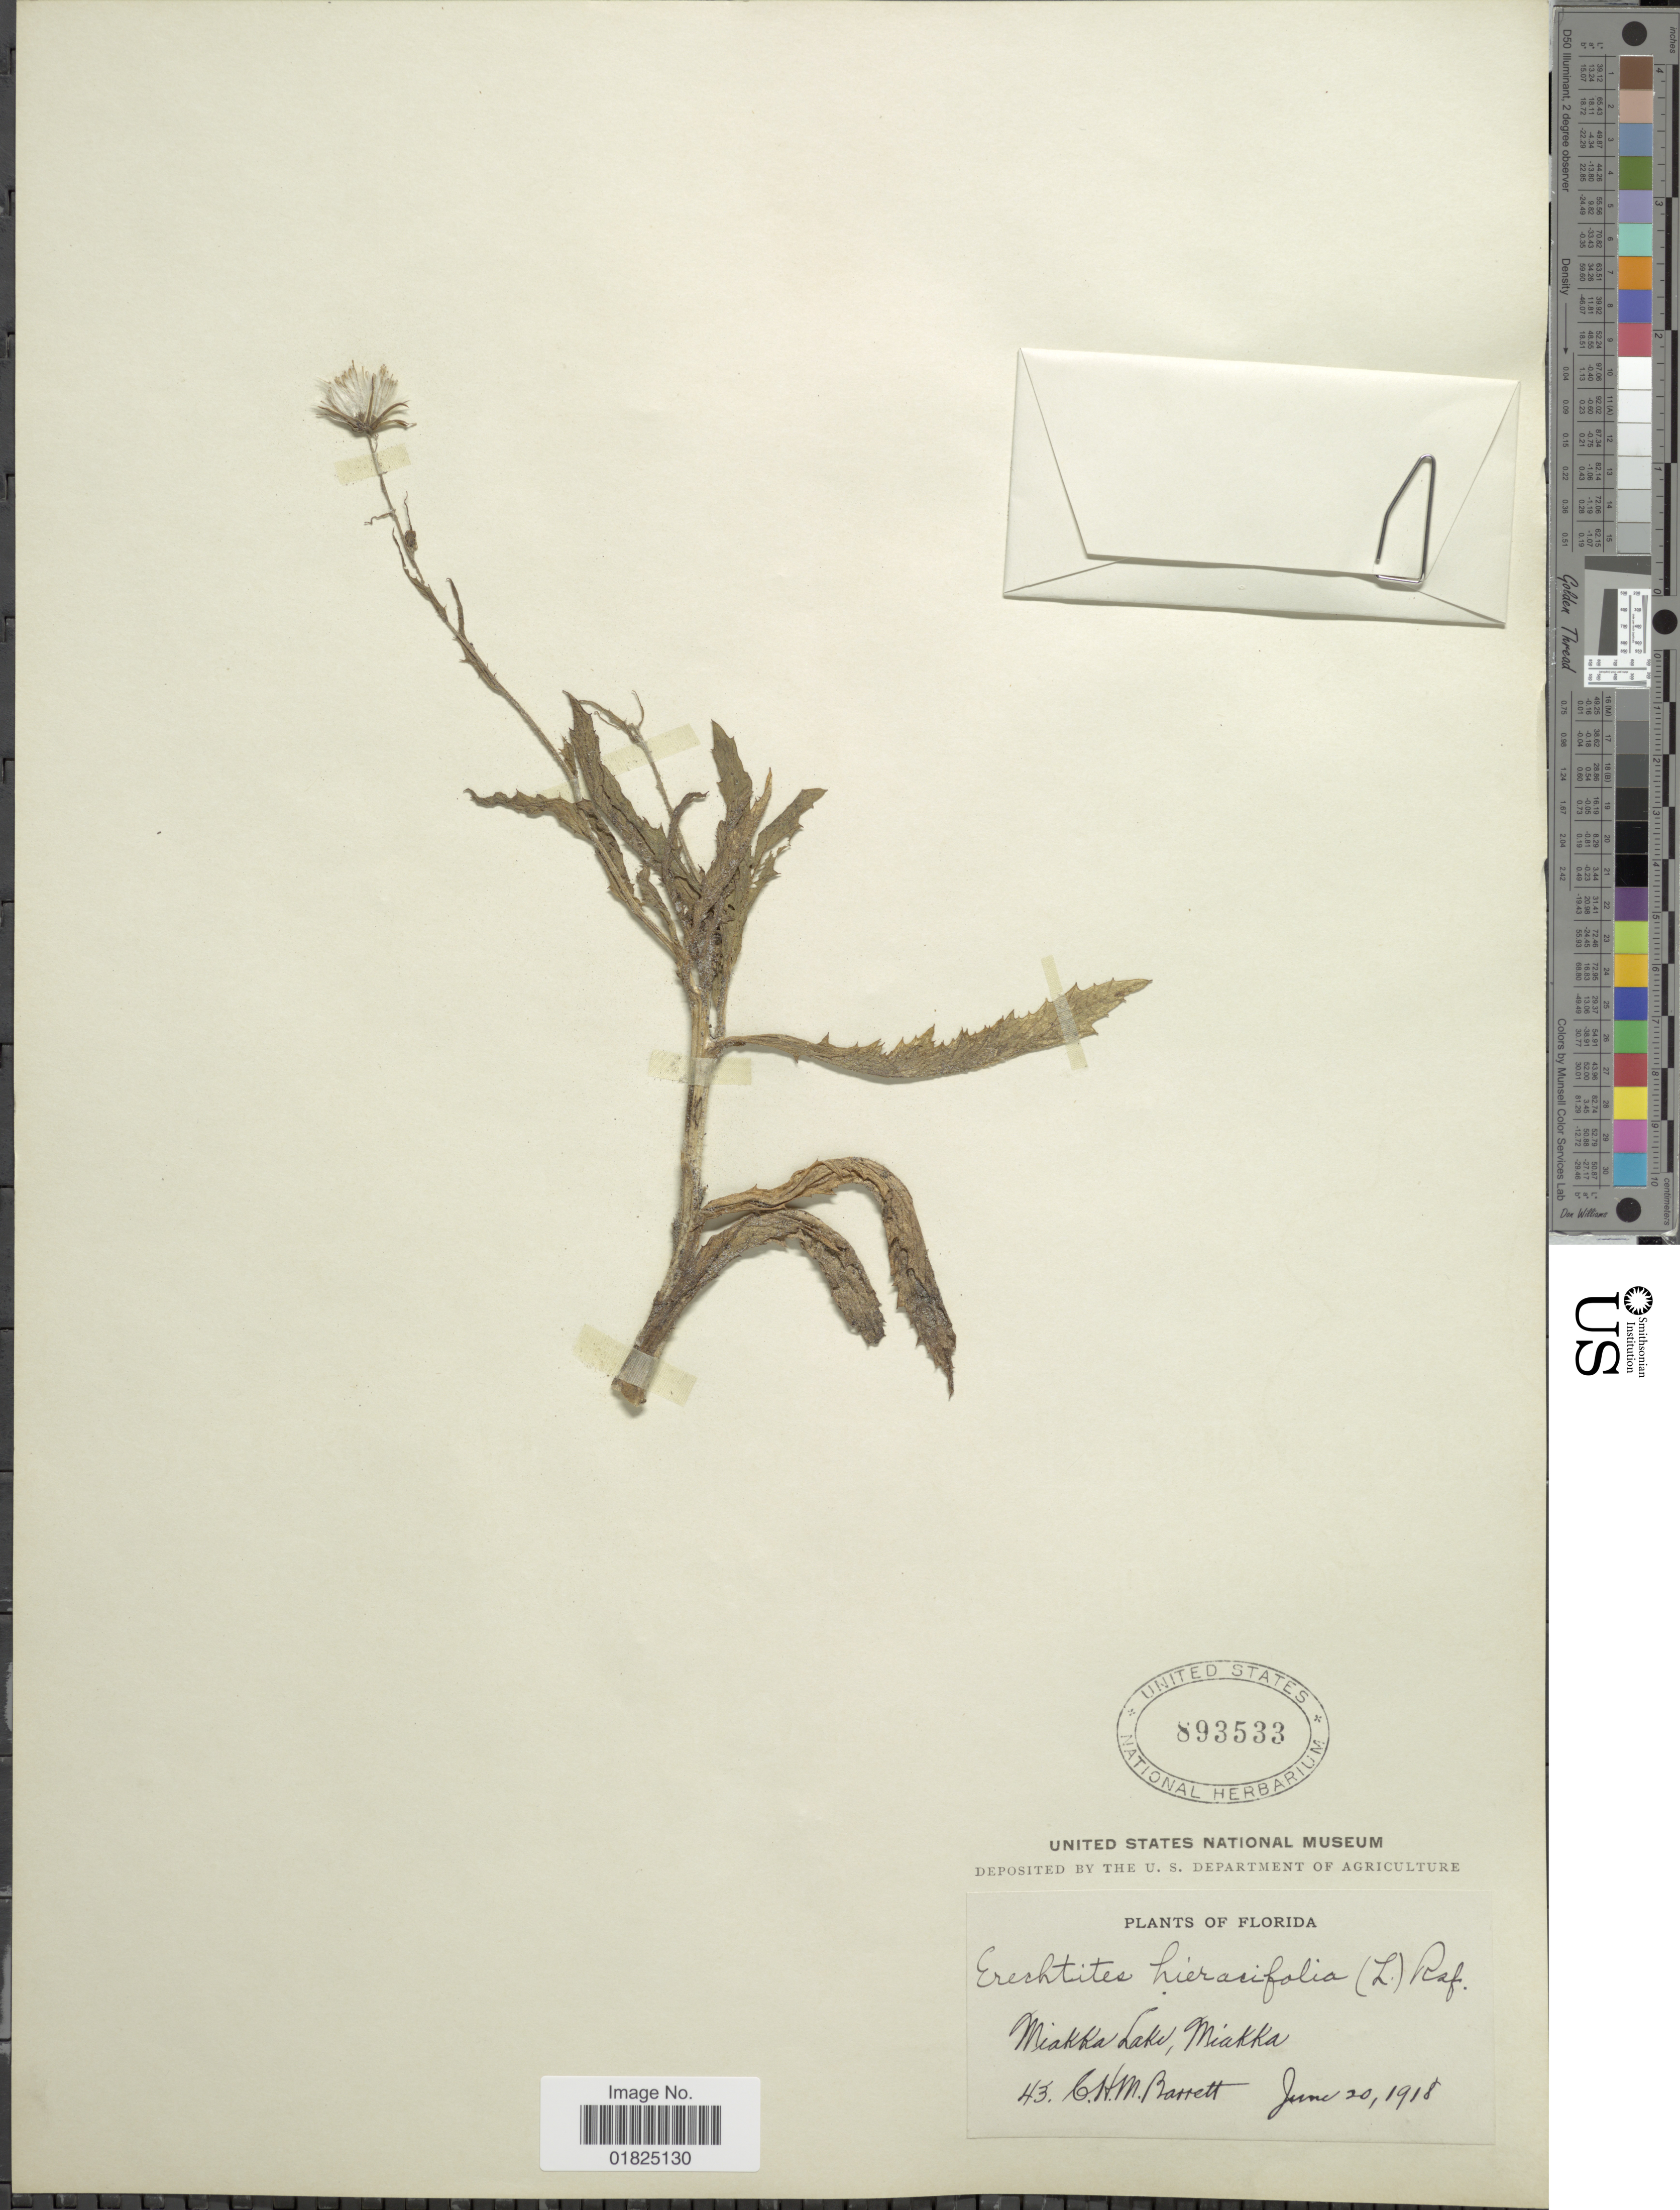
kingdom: Plantae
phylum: Tracheophyta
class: Magnoliopsida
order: Asterales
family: Asteraceae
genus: Erechtites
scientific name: Erechtites hieraciifolius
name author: (L.) Raf. ex DC.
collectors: C. Barrett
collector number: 43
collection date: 1918-06-20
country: United States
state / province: Florida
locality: Miakka Lake, Miakka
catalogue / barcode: US 893533